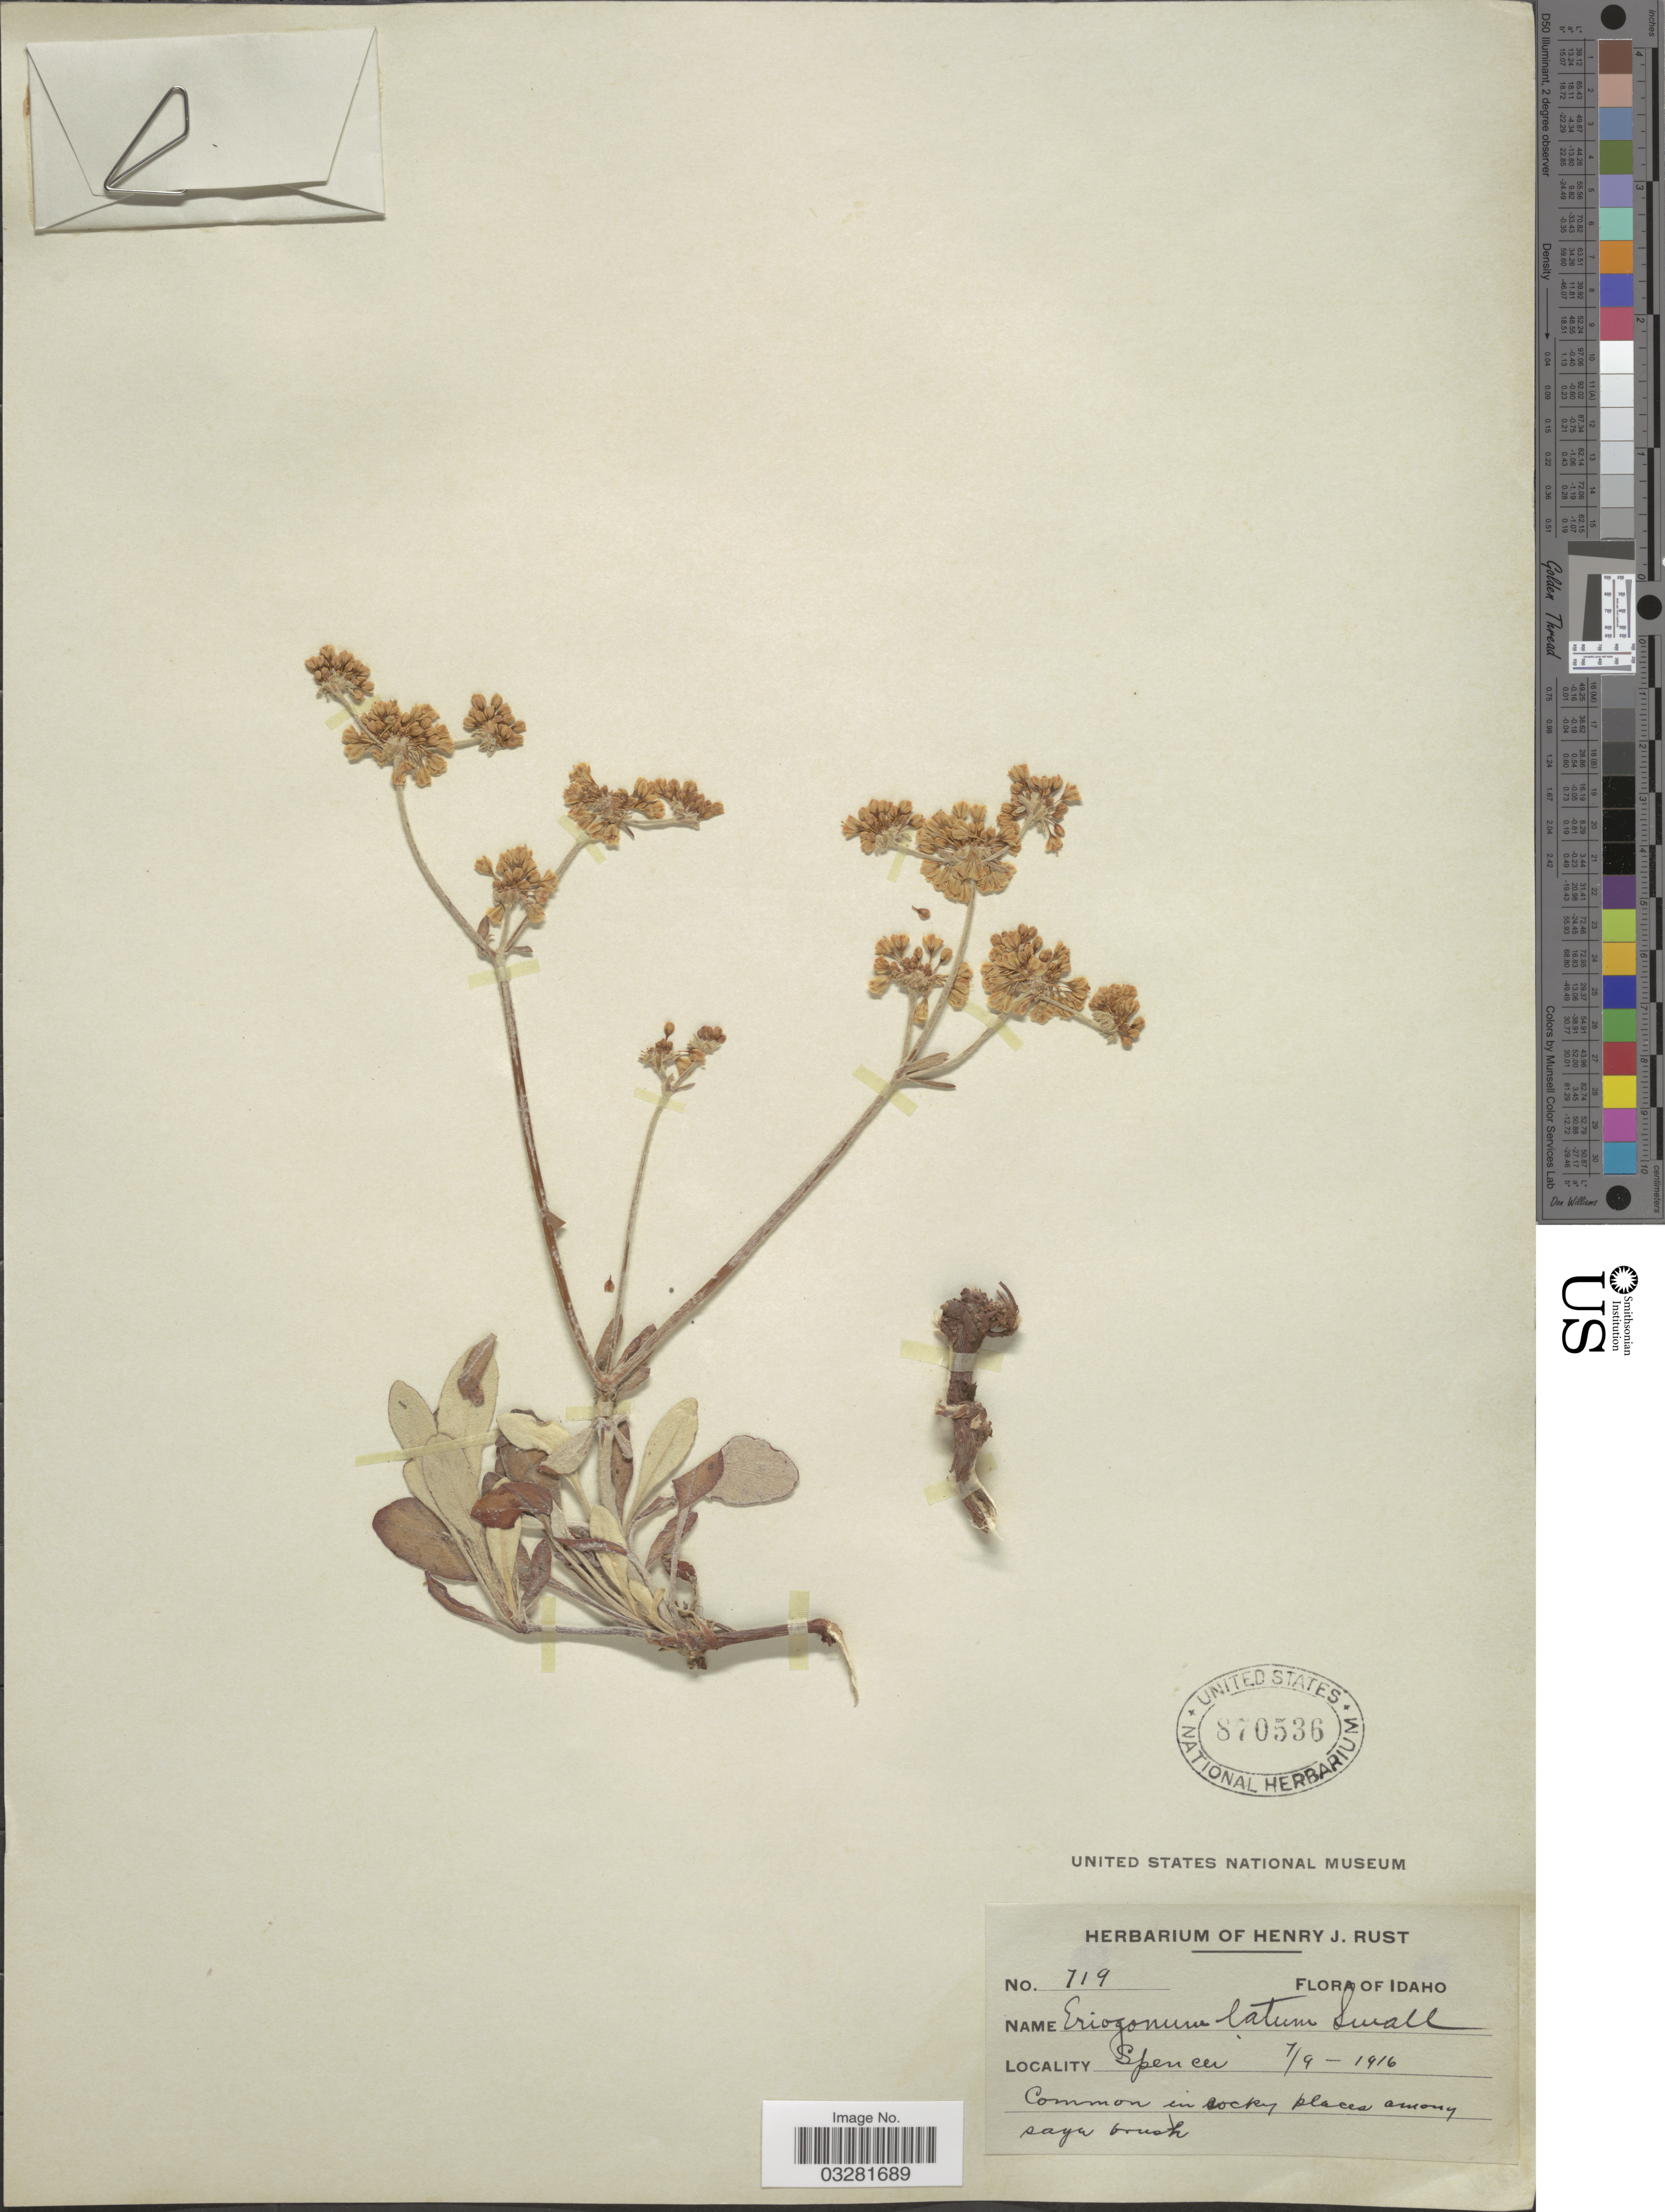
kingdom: Plantae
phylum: Tracheophyta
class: Magnoliopsida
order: Caryophyllales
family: Polygonaceae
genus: Eriogonum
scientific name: Eriogonum umbellatum var. stellatum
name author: (Benth.) M.E. Jones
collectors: ex herb. Henry J. Rust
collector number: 719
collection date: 1916-07-09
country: United States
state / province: Idaho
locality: Spencer.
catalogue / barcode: US 870536